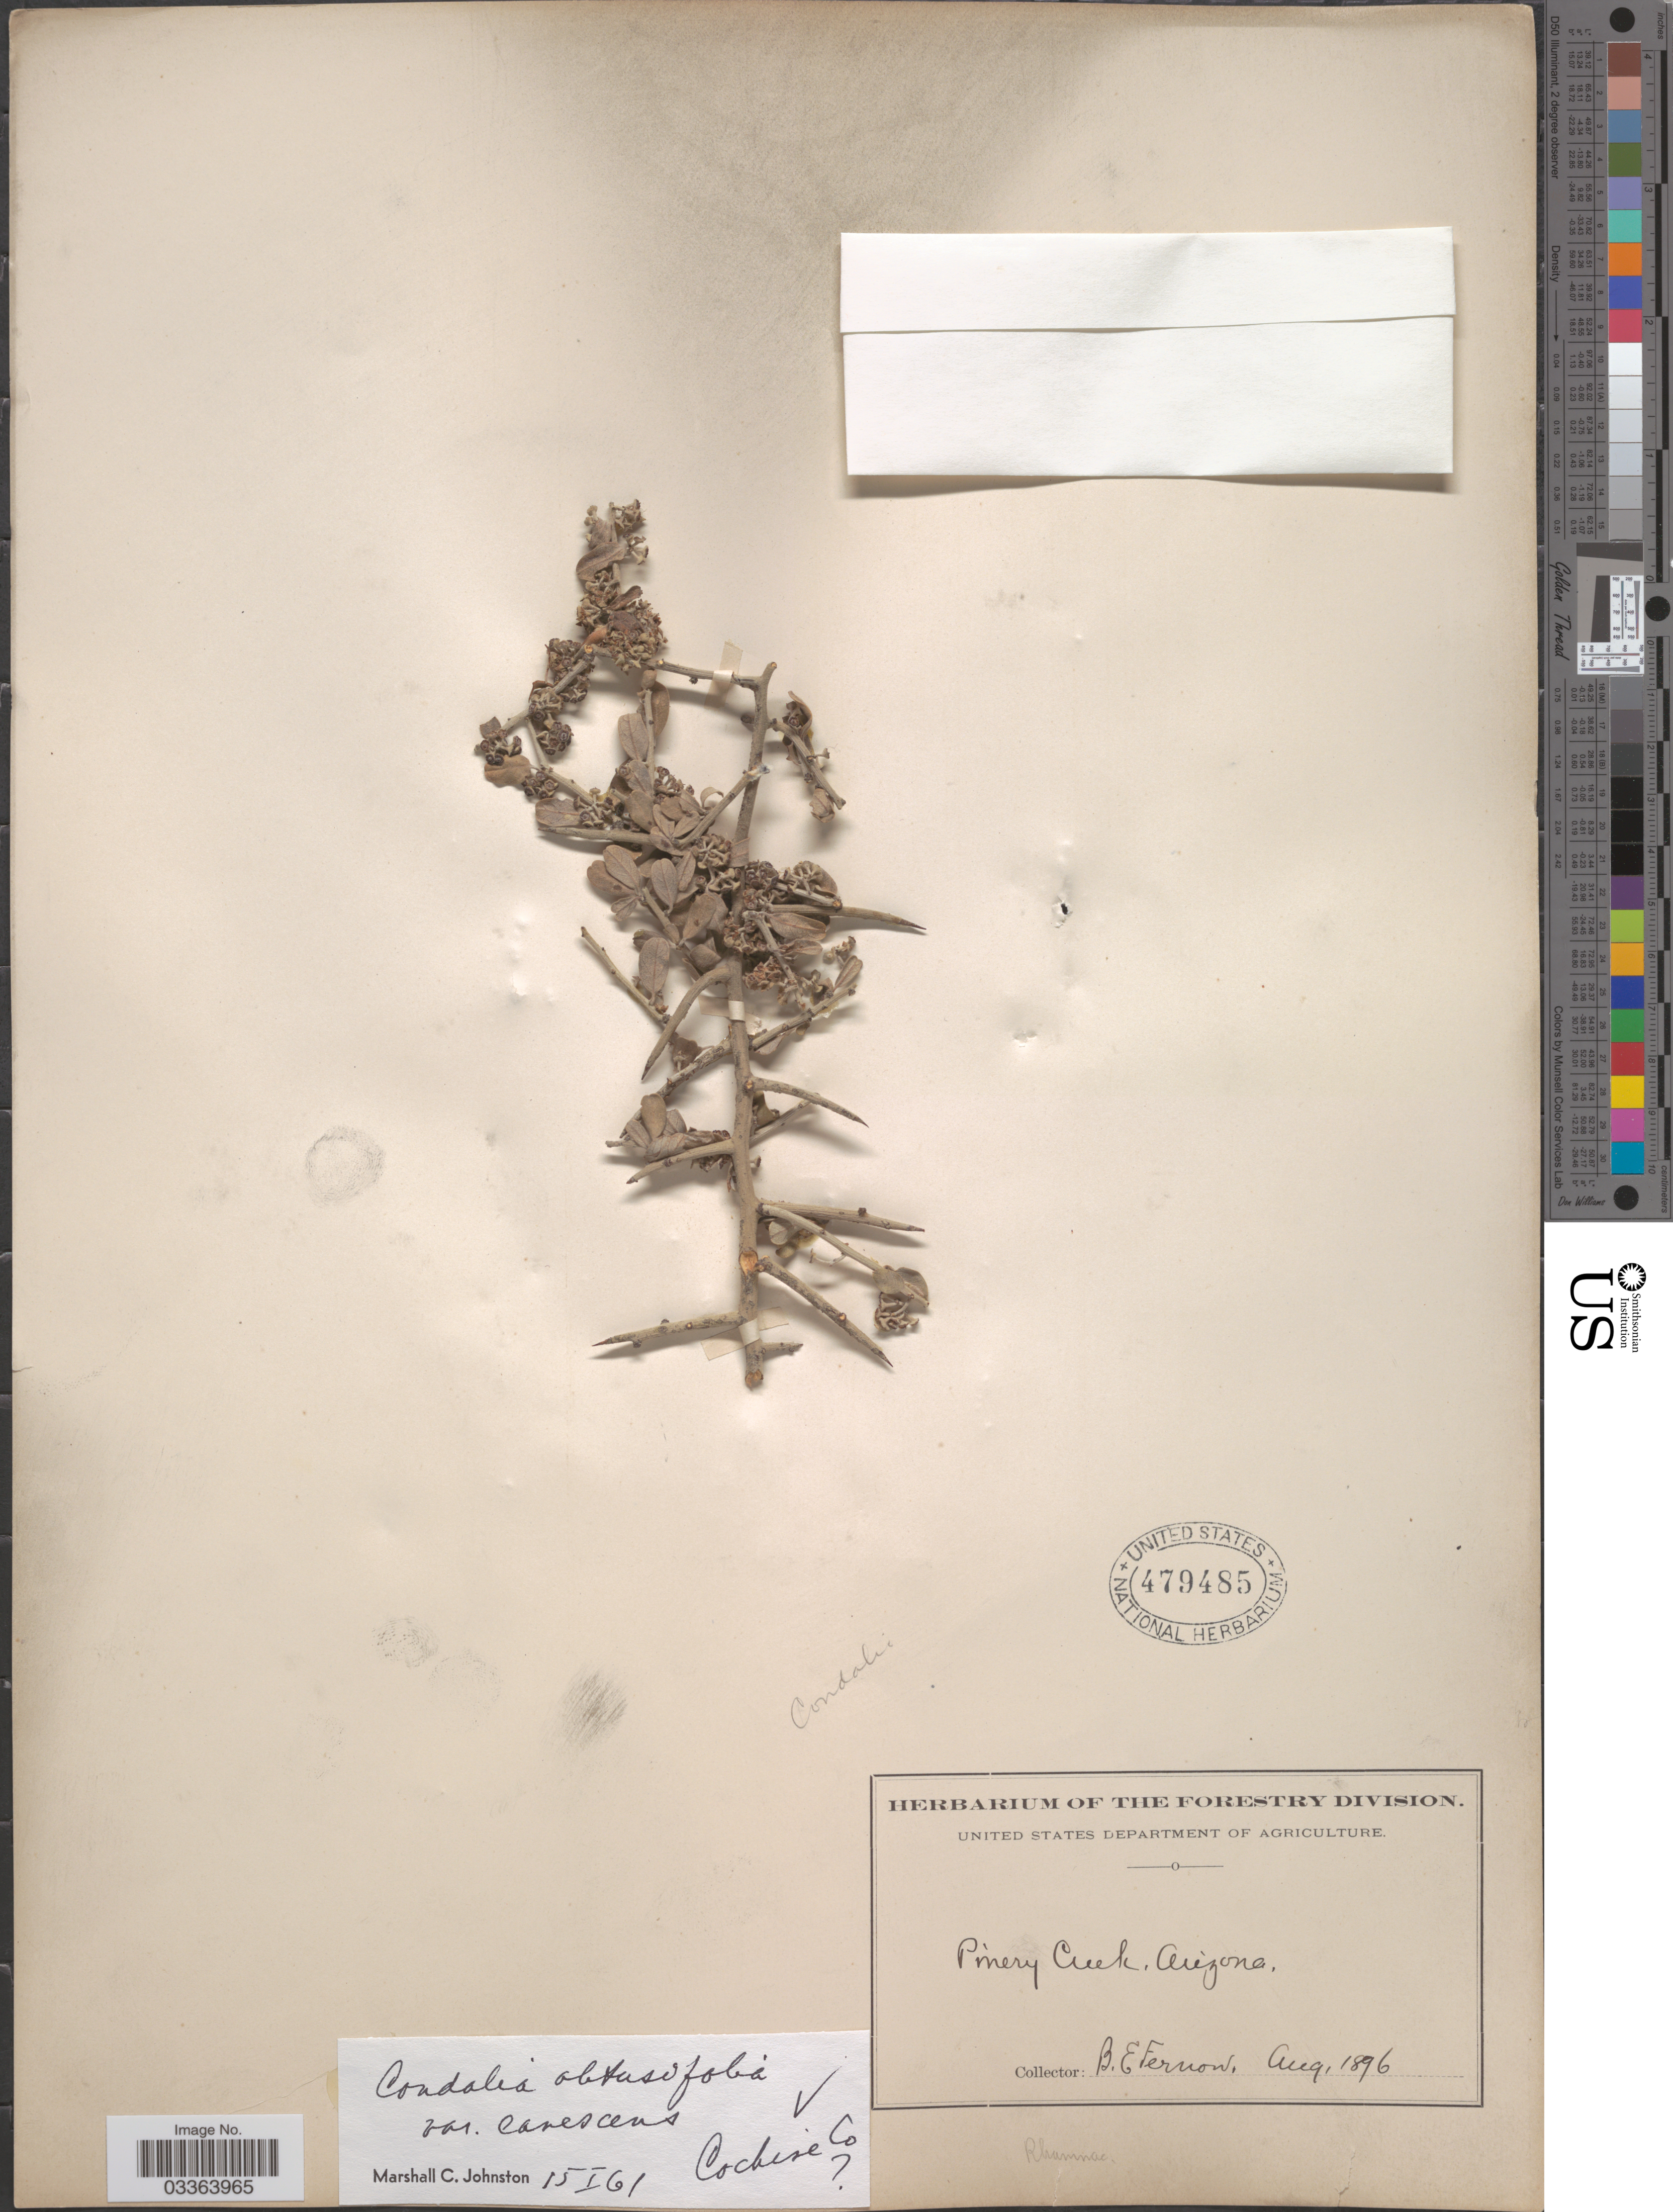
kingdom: Plantae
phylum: Tracheophyta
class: Magnoliopsida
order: Rosales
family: Rhamnaceae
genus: Sarcomphalus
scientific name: Sarcomphalus obtusifolius var. canescens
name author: (A. Gray) Hauenschild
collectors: B. Fernow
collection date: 1896-08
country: United States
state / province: Arizona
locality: Pinery Creek.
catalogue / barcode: US 479485